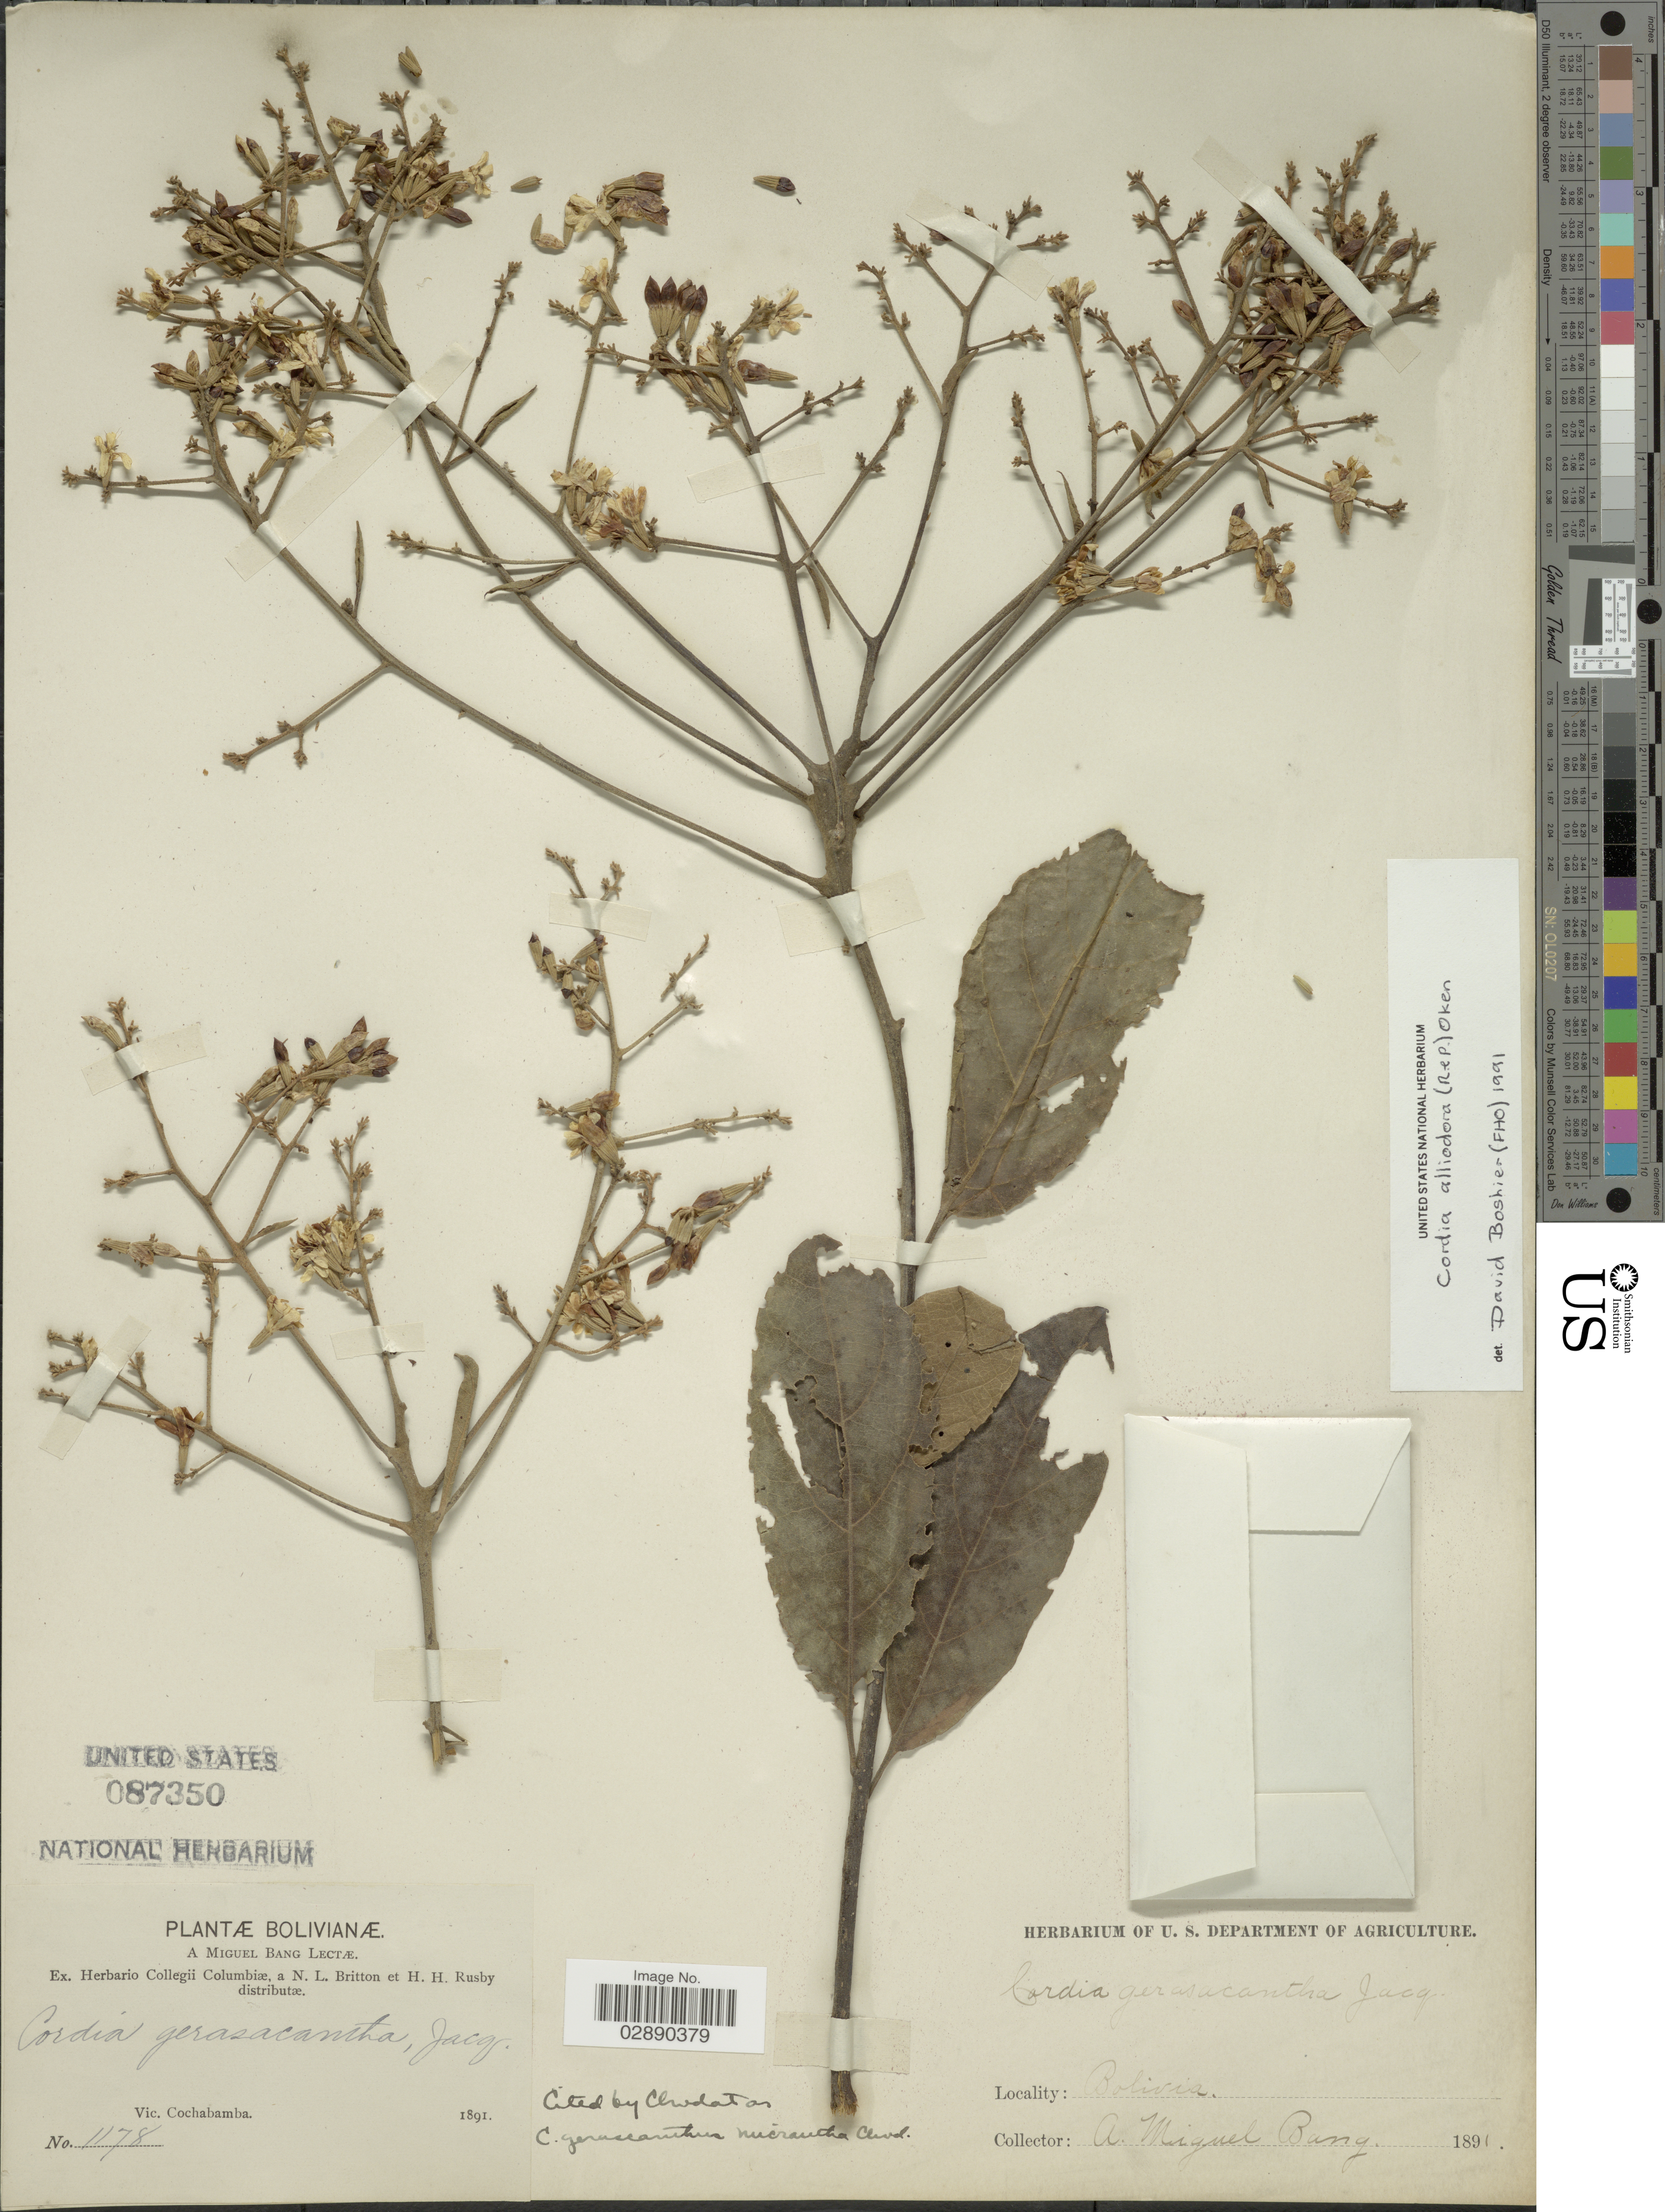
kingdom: Plantae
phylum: Tracheophyta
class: Magnoliopsida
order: Boraginales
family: Cordiaceae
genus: Cordia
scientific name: Cordia alliodora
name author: (Ruiz & Pav.) Oken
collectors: M. Bang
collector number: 1178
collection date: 1891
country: Bolivia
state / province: Cochabamba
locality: Vic. Cochabamba.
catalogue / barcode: US 87350